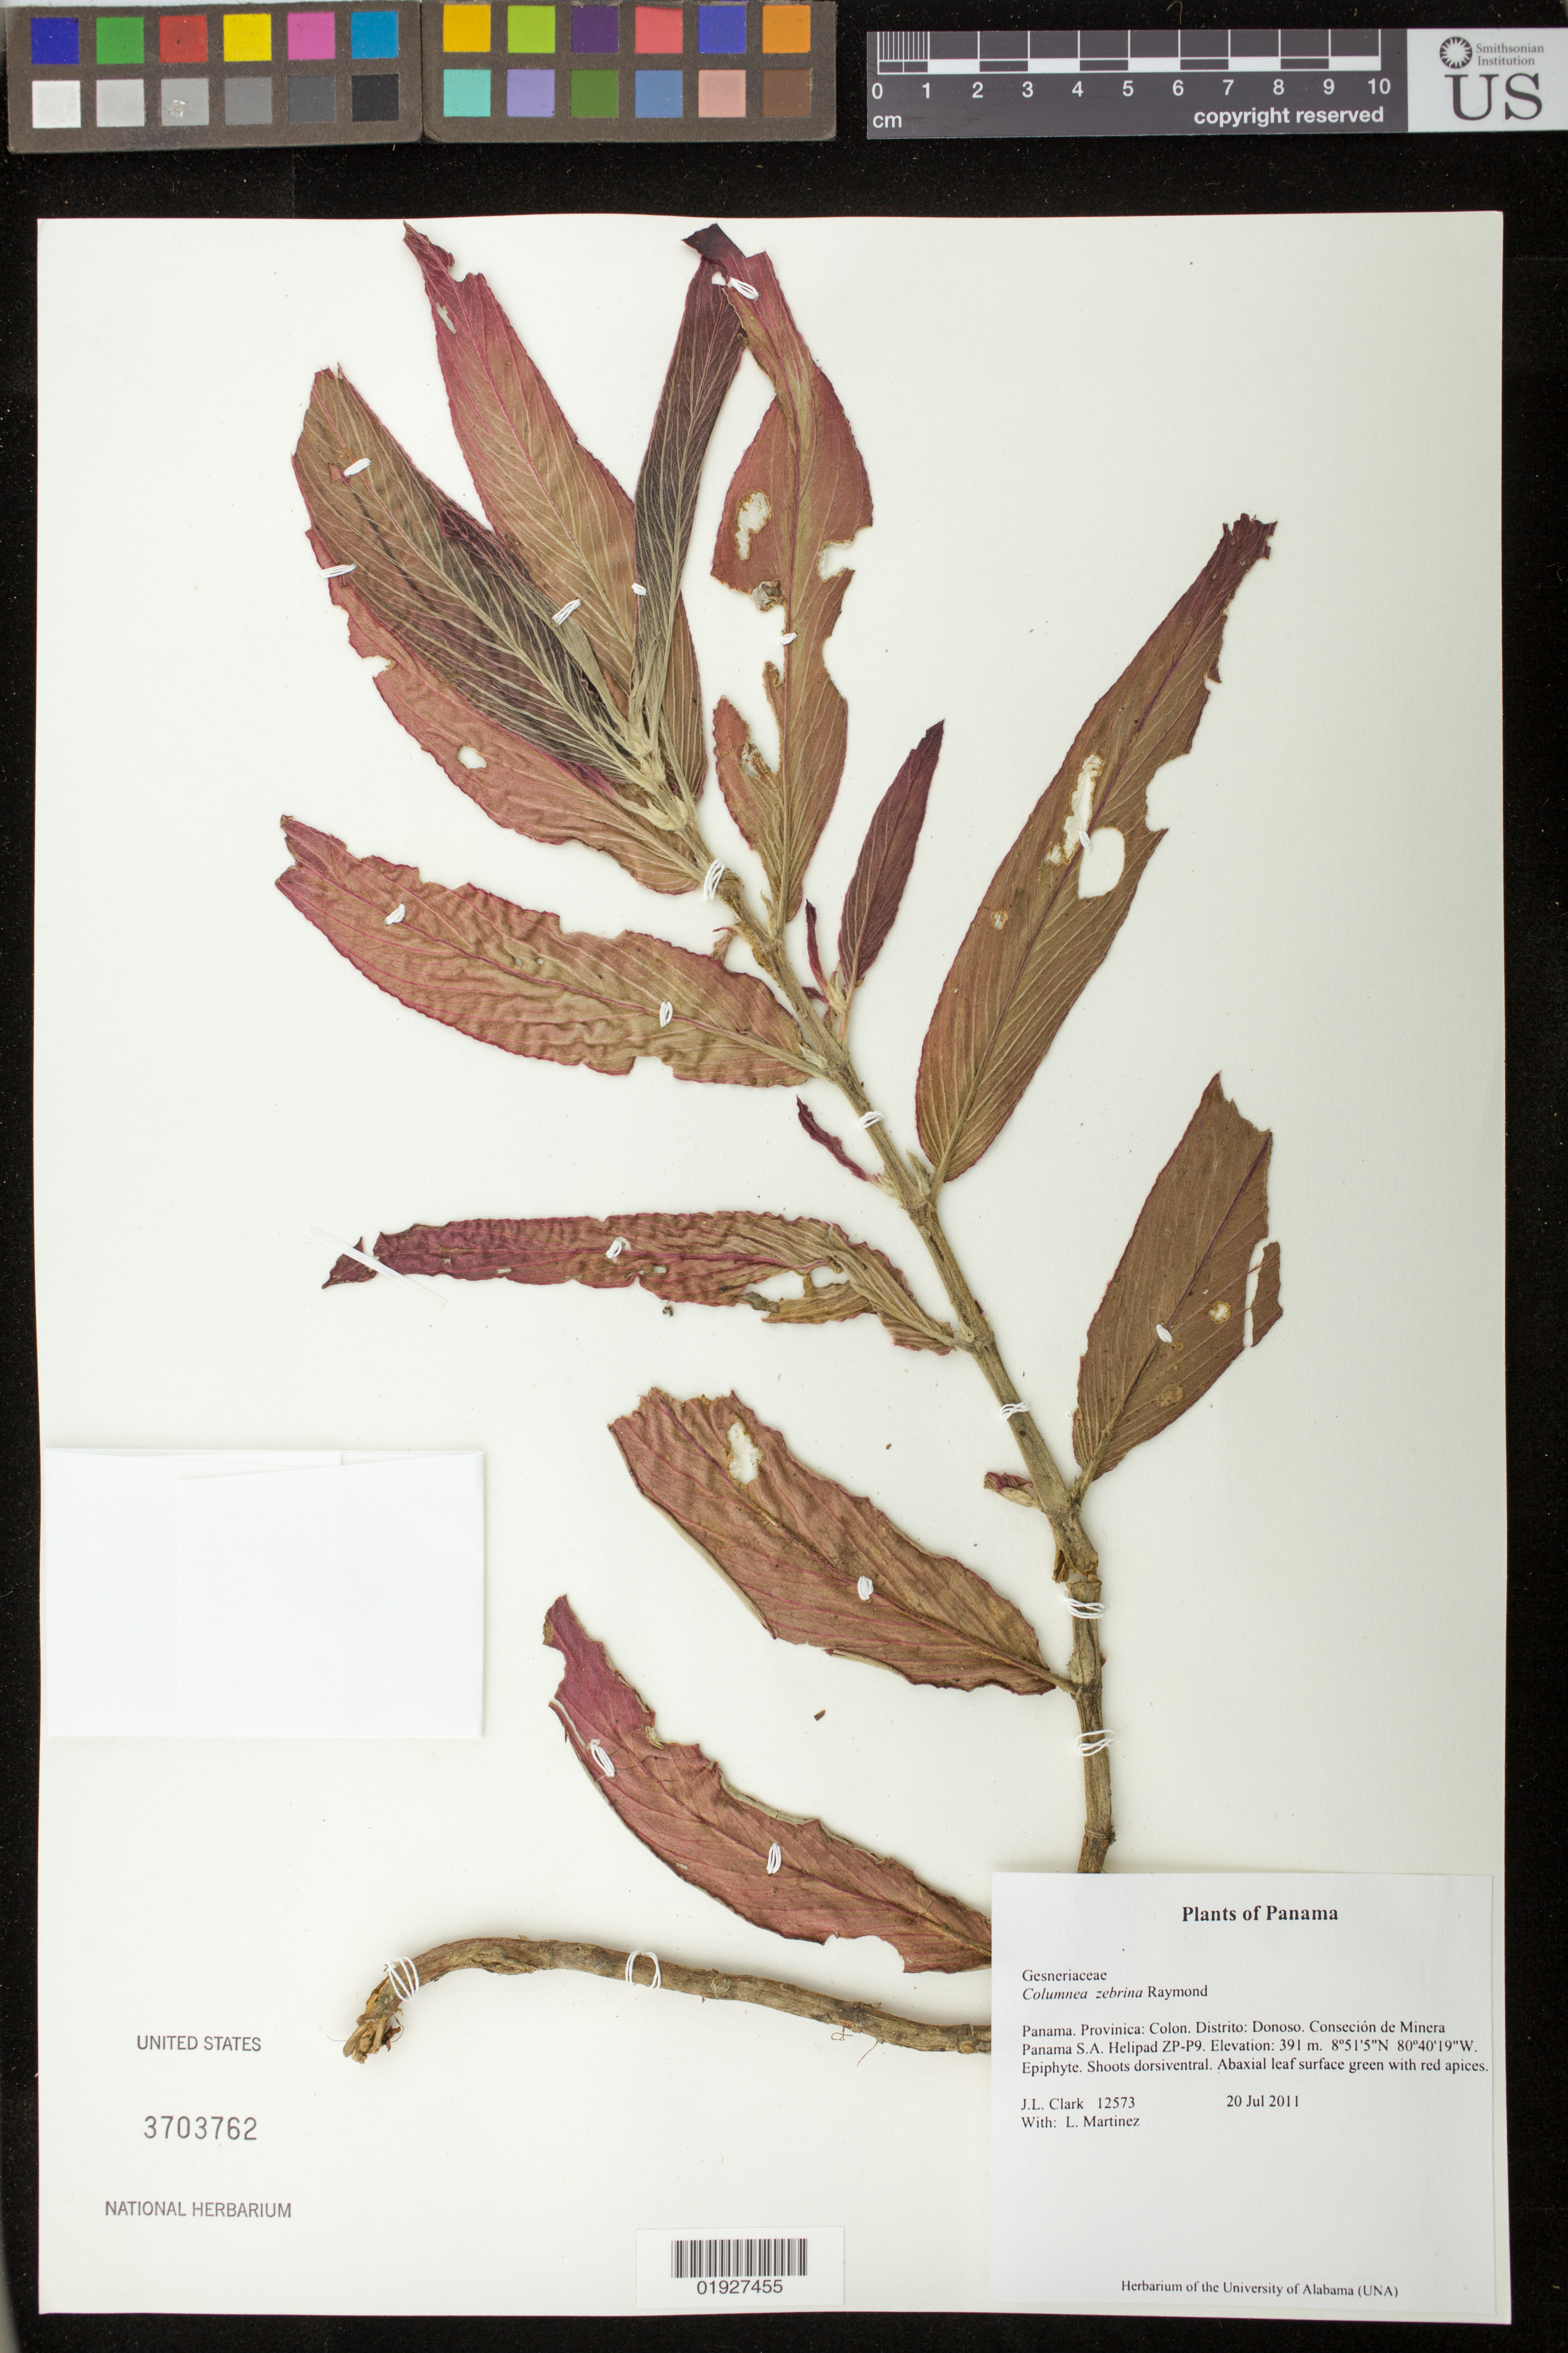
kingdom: Plantae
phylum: Tracheophyta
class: Magnoliopsida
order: Lamiales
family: Gesneriaceae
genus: Columnea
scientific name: Columnea zebrina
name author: Raymond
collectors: J. L. Clark & L. Martinez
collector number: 12573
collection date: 2011-07-20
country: Panama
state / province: Colón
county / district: Donoso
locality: Conseción de Minera Panama S.A. Helipad ZP-P9.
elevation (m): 391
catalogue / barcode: US 3703762